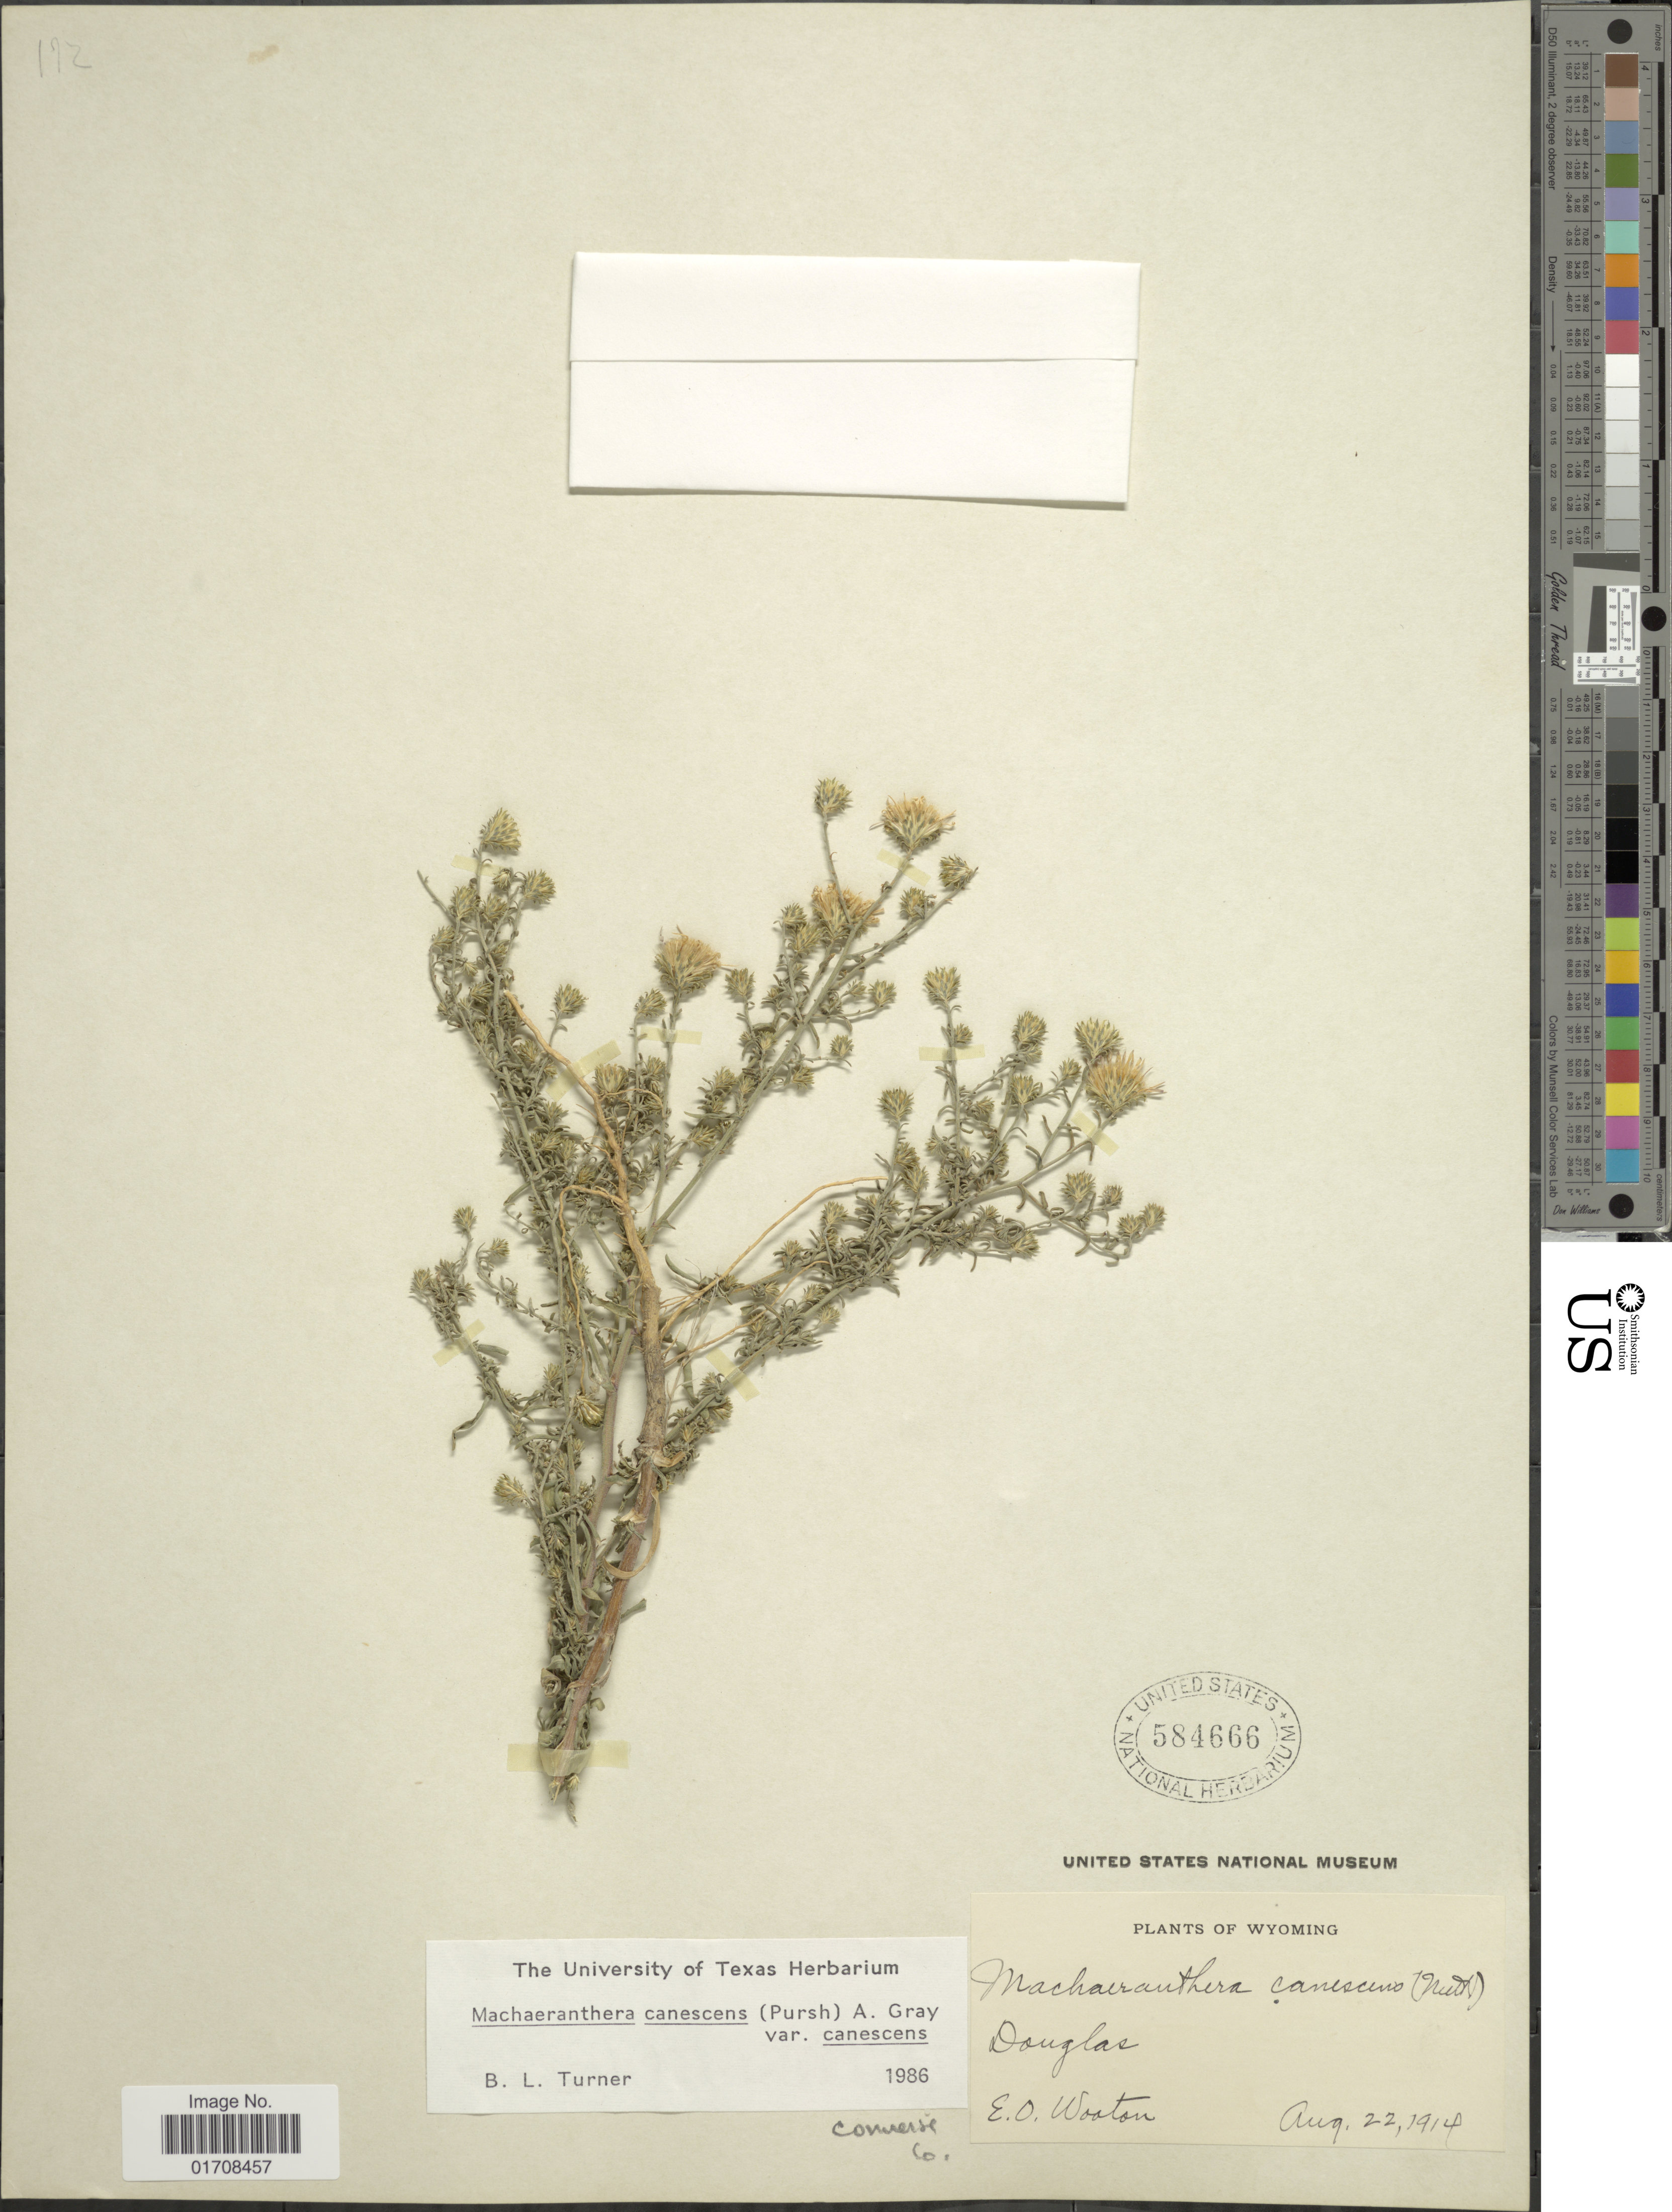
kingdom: Plantae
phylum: Tracheophyta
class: Magnoliopsida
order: Asterales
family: Asteraceae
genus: Machaeranthera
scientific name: Machaeranthera canescens var. canescens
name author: (Pursh) A. Gray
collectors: E. O. Wooton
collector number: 192?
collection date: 1914-08-22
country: United States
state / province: Wyoming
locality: Douglas, Converse Co.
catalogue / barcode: US 584666